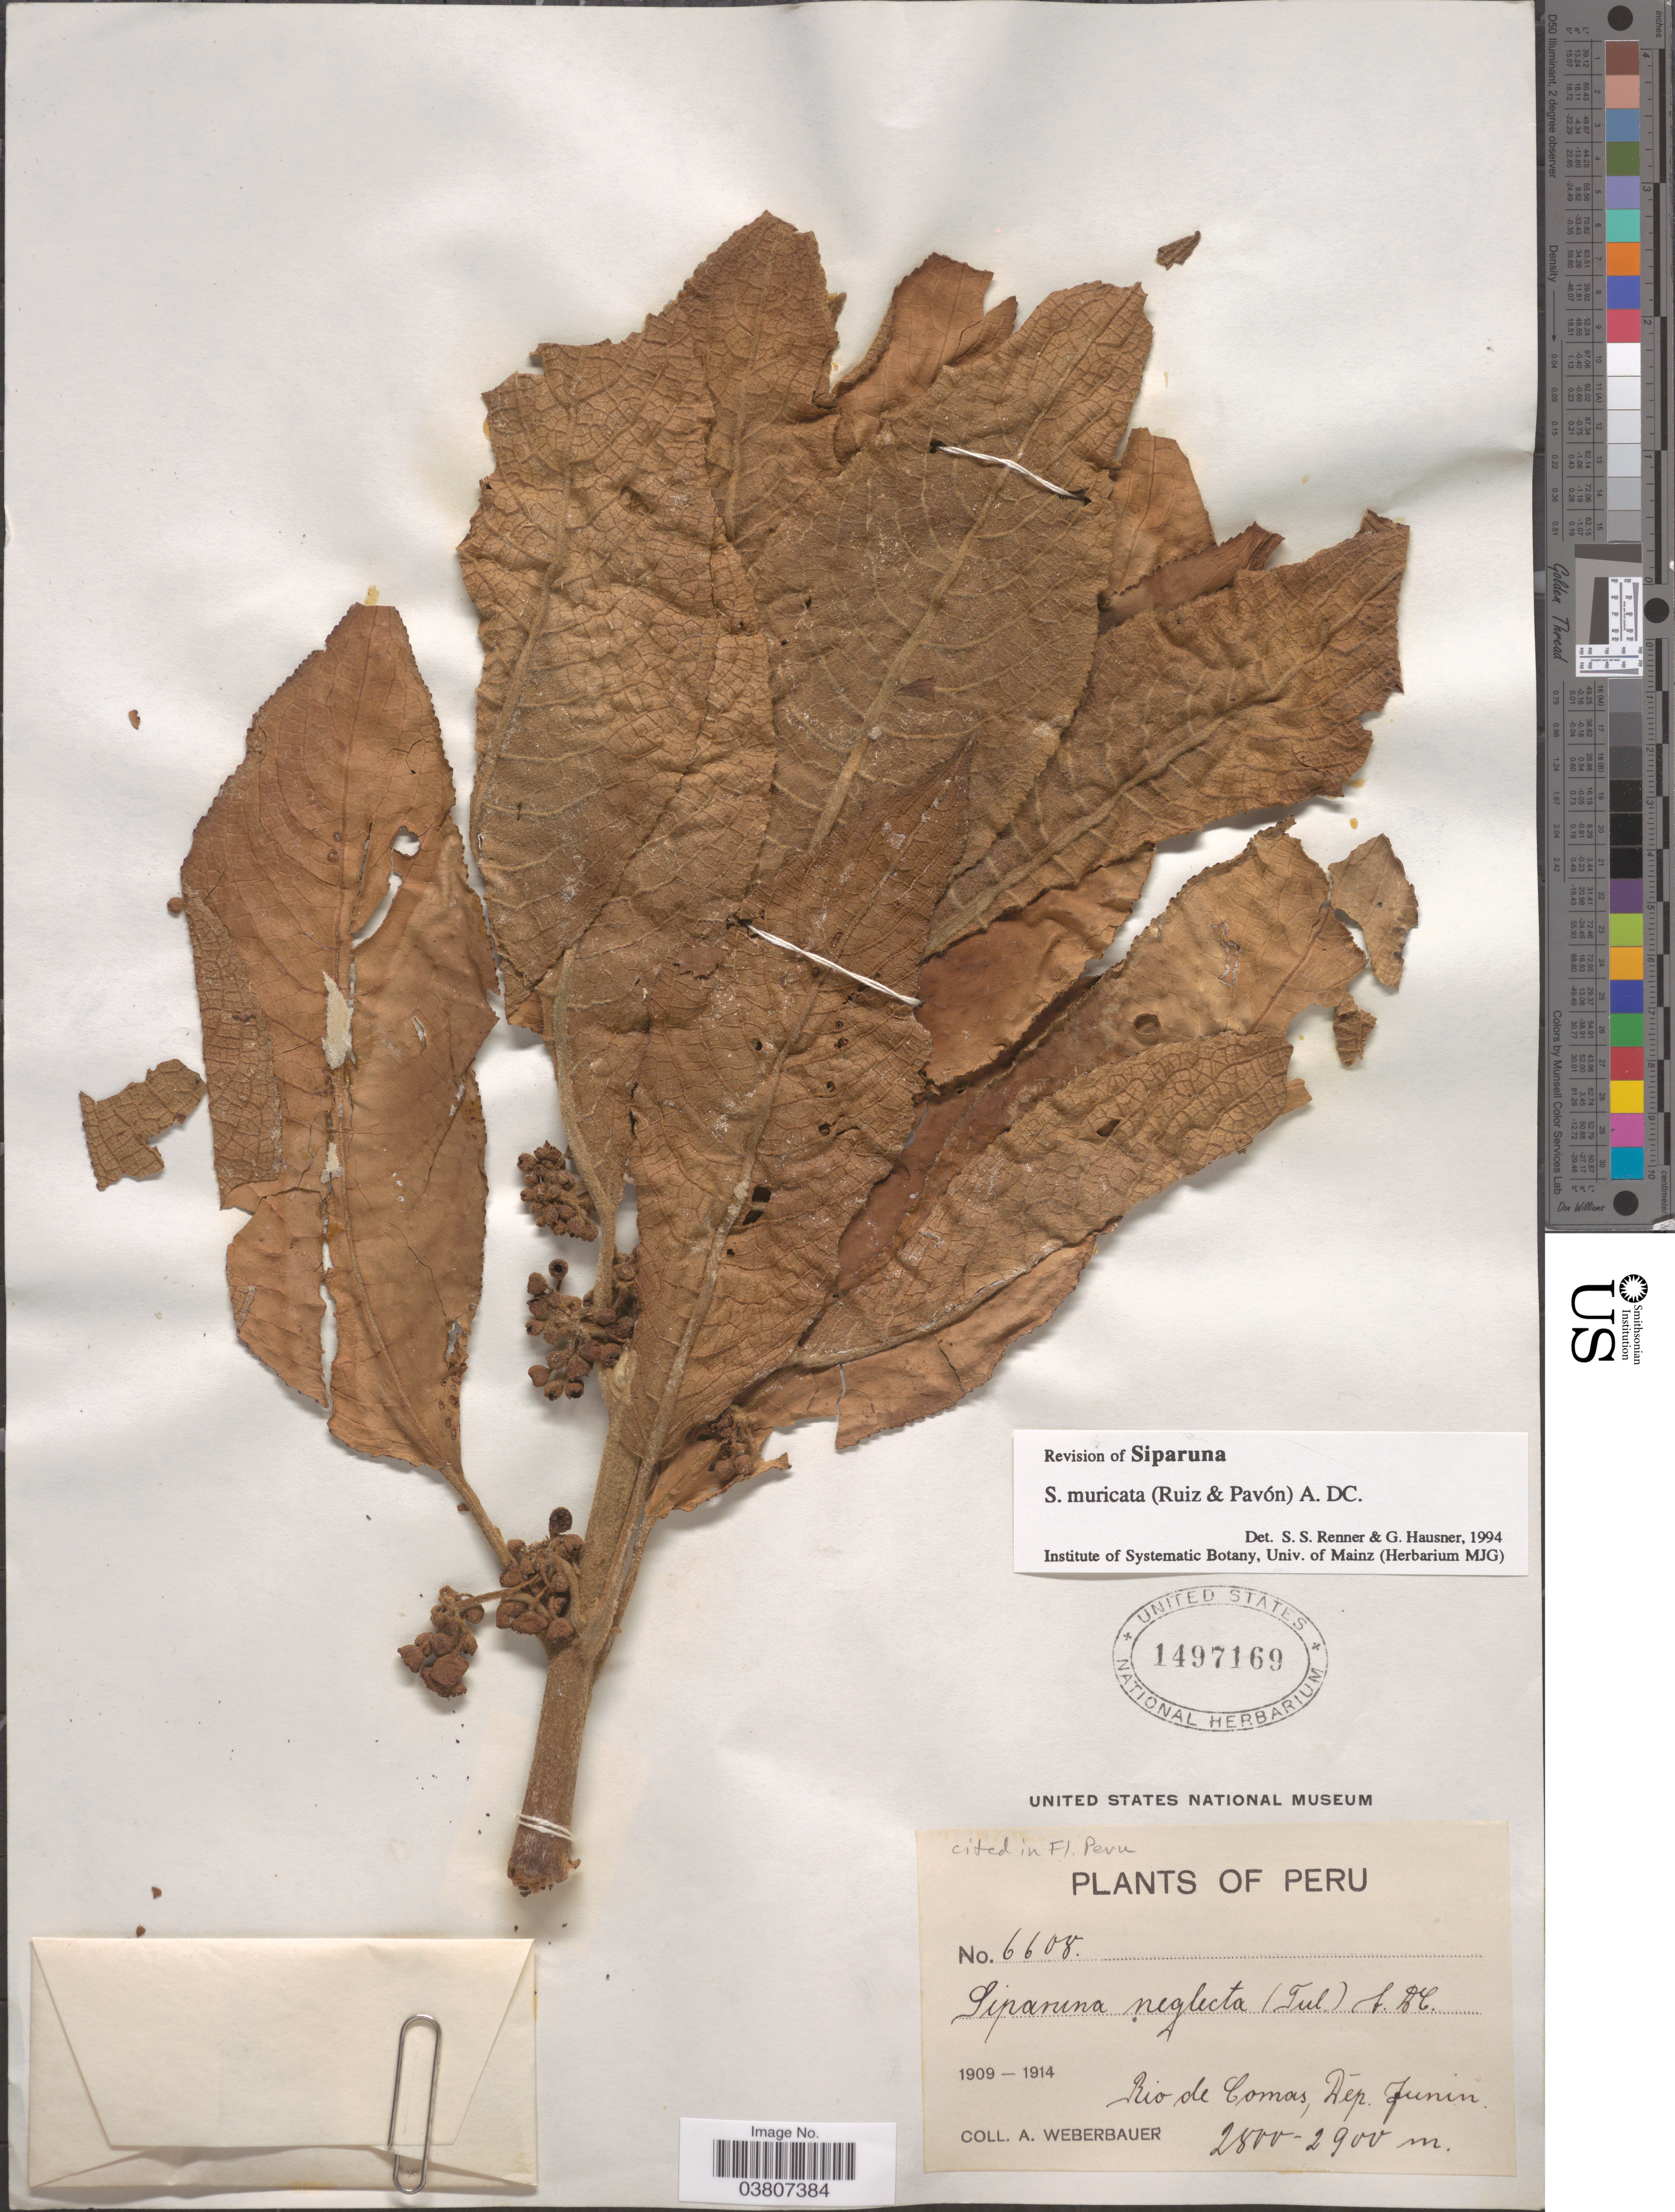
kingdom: Plantae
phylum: Tracheophyta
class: Magnoliopsida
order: Laurales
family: Siparunaceae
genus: Siparuna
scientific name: Siparuna muricata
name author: (Ruiz & Pav.) A. DC.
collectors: A. Weberbauer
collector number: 6608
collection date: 1909/1914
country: Peru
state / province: Junín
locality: Rio de Comas, Dep. Junin.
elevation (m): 2800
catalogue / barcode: US 1497169